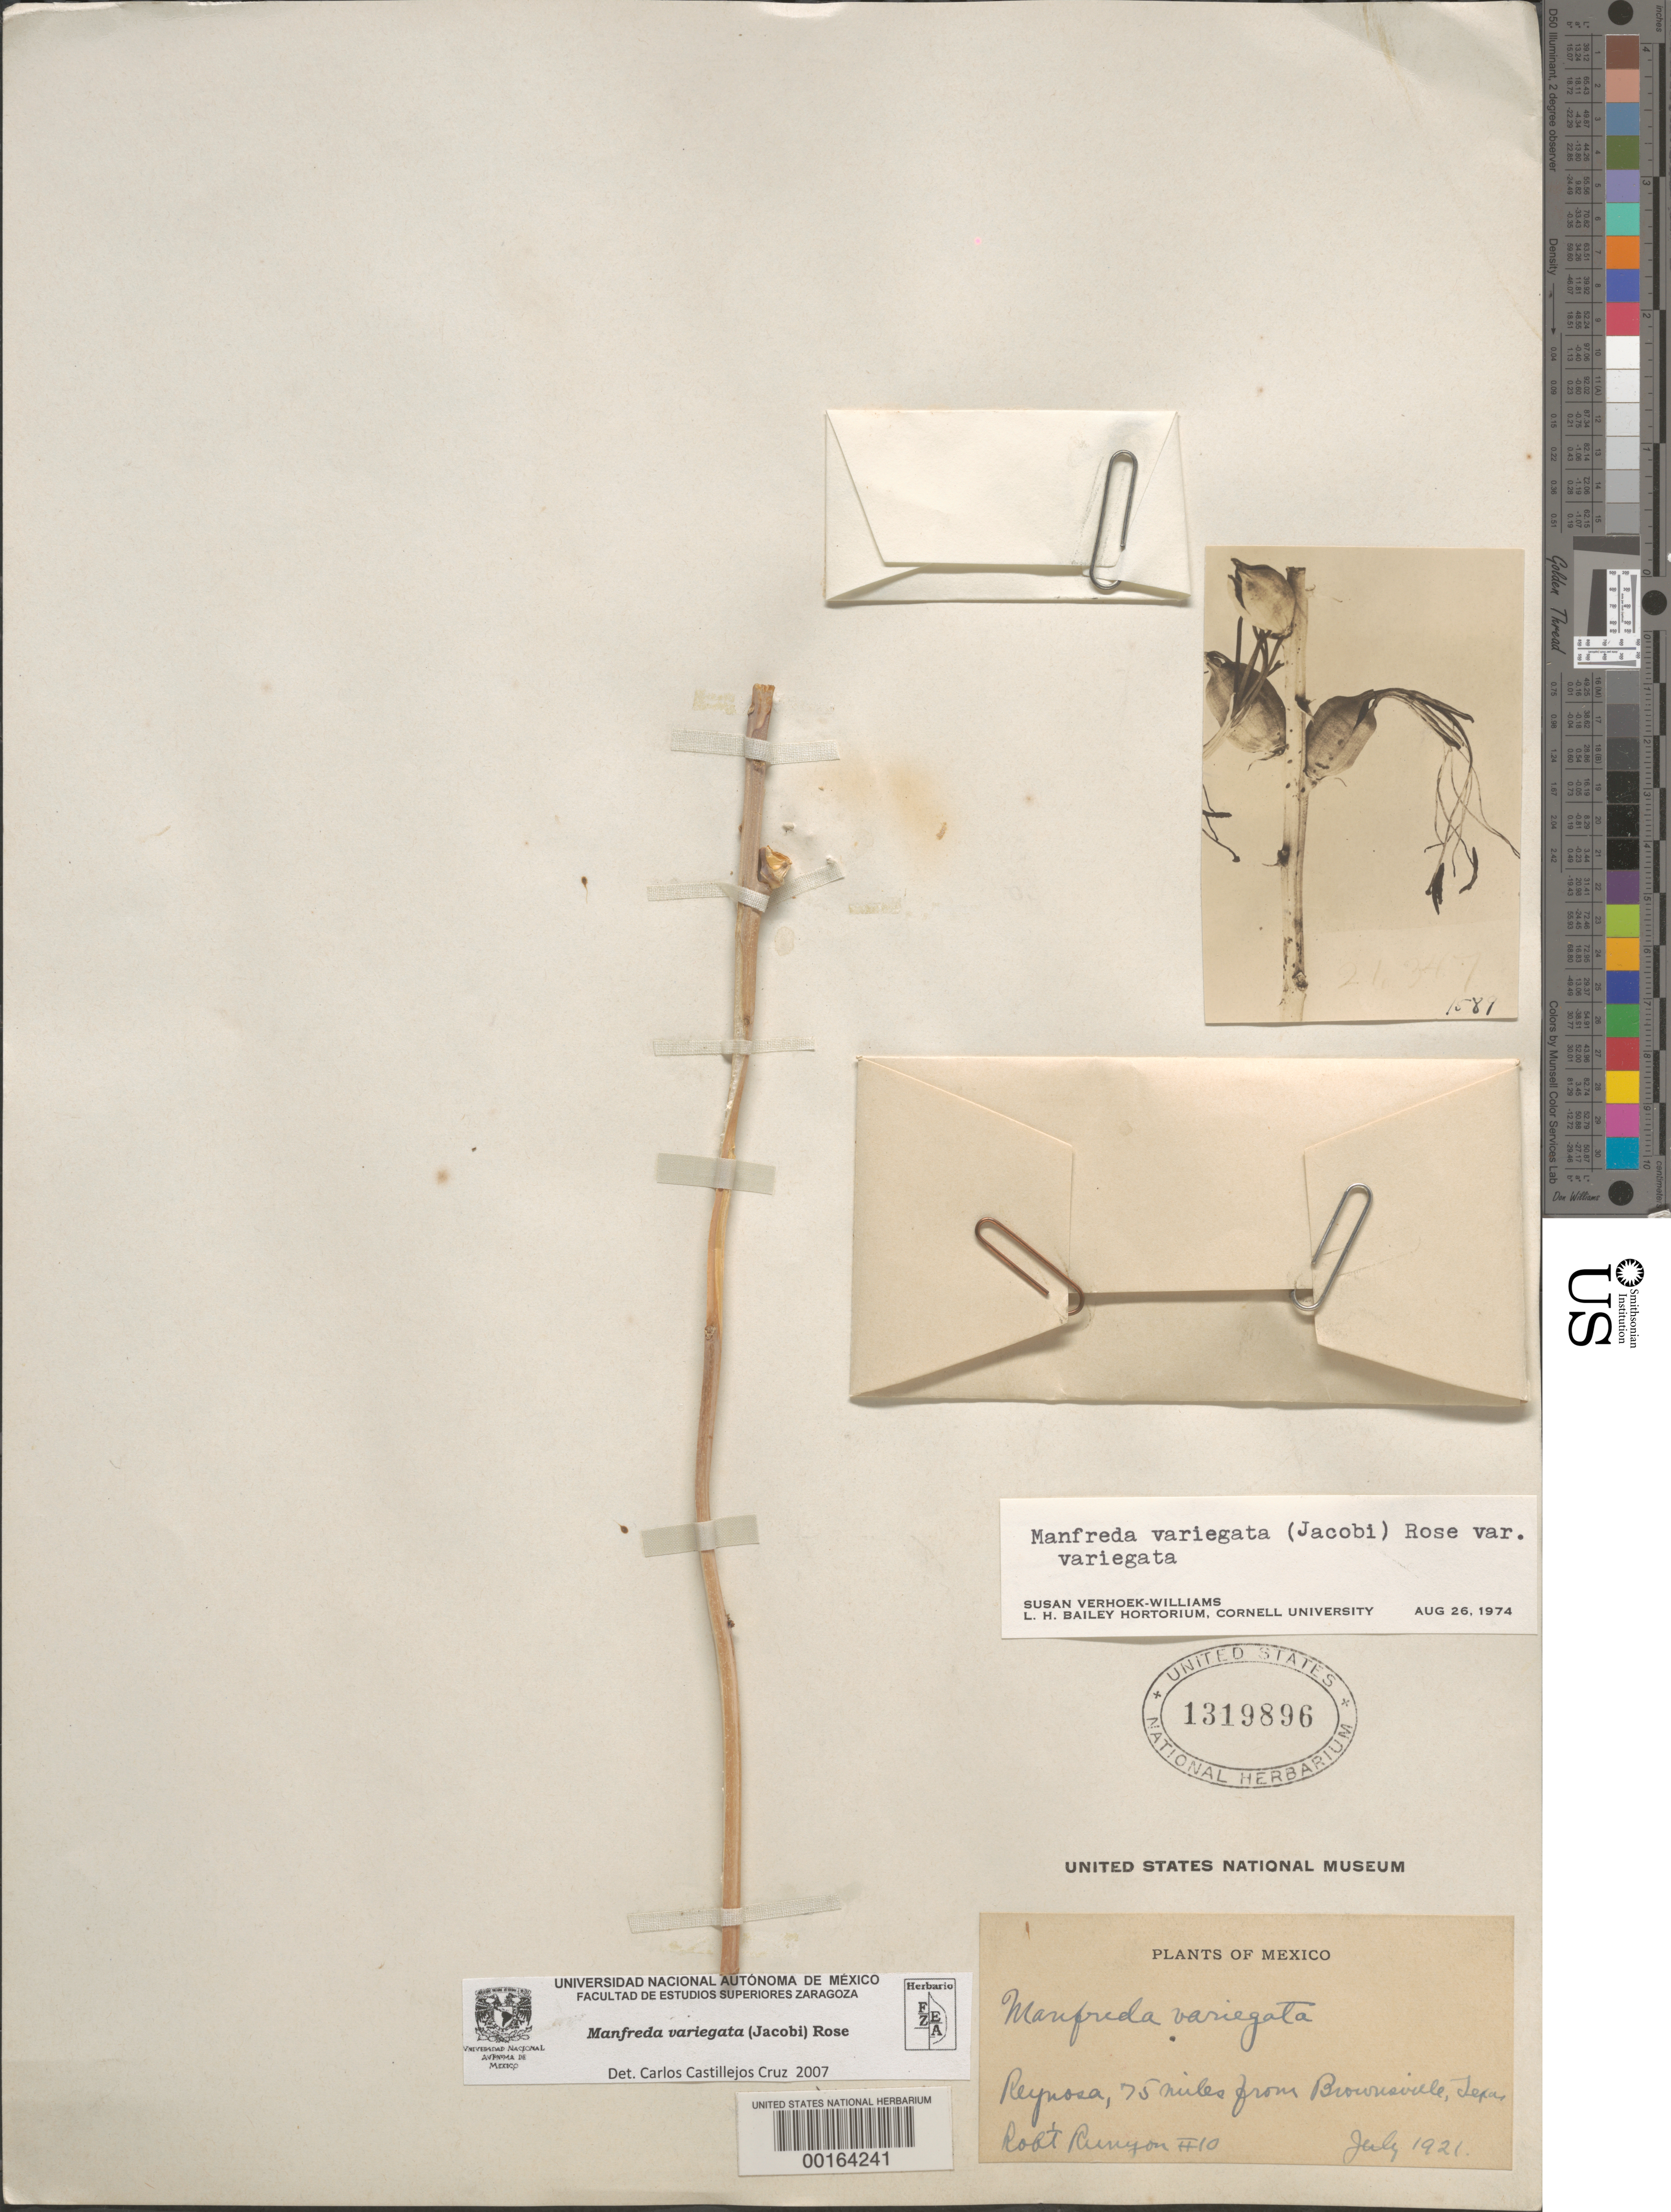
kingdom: Plantae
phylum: Tracheophyta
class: Liliopsida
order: Asparagales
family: Asparagaceae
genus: Manfreda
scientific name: Manfreda variegata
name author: (Jacobi) Rose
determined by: Castillejos-Cruz, C.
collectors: R. Runyon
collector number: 10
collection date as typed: Jul 1921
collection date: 1921-07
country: Mexico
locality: Reynosa, 75 mi from brownsville, Texas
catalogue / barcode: US 1319896